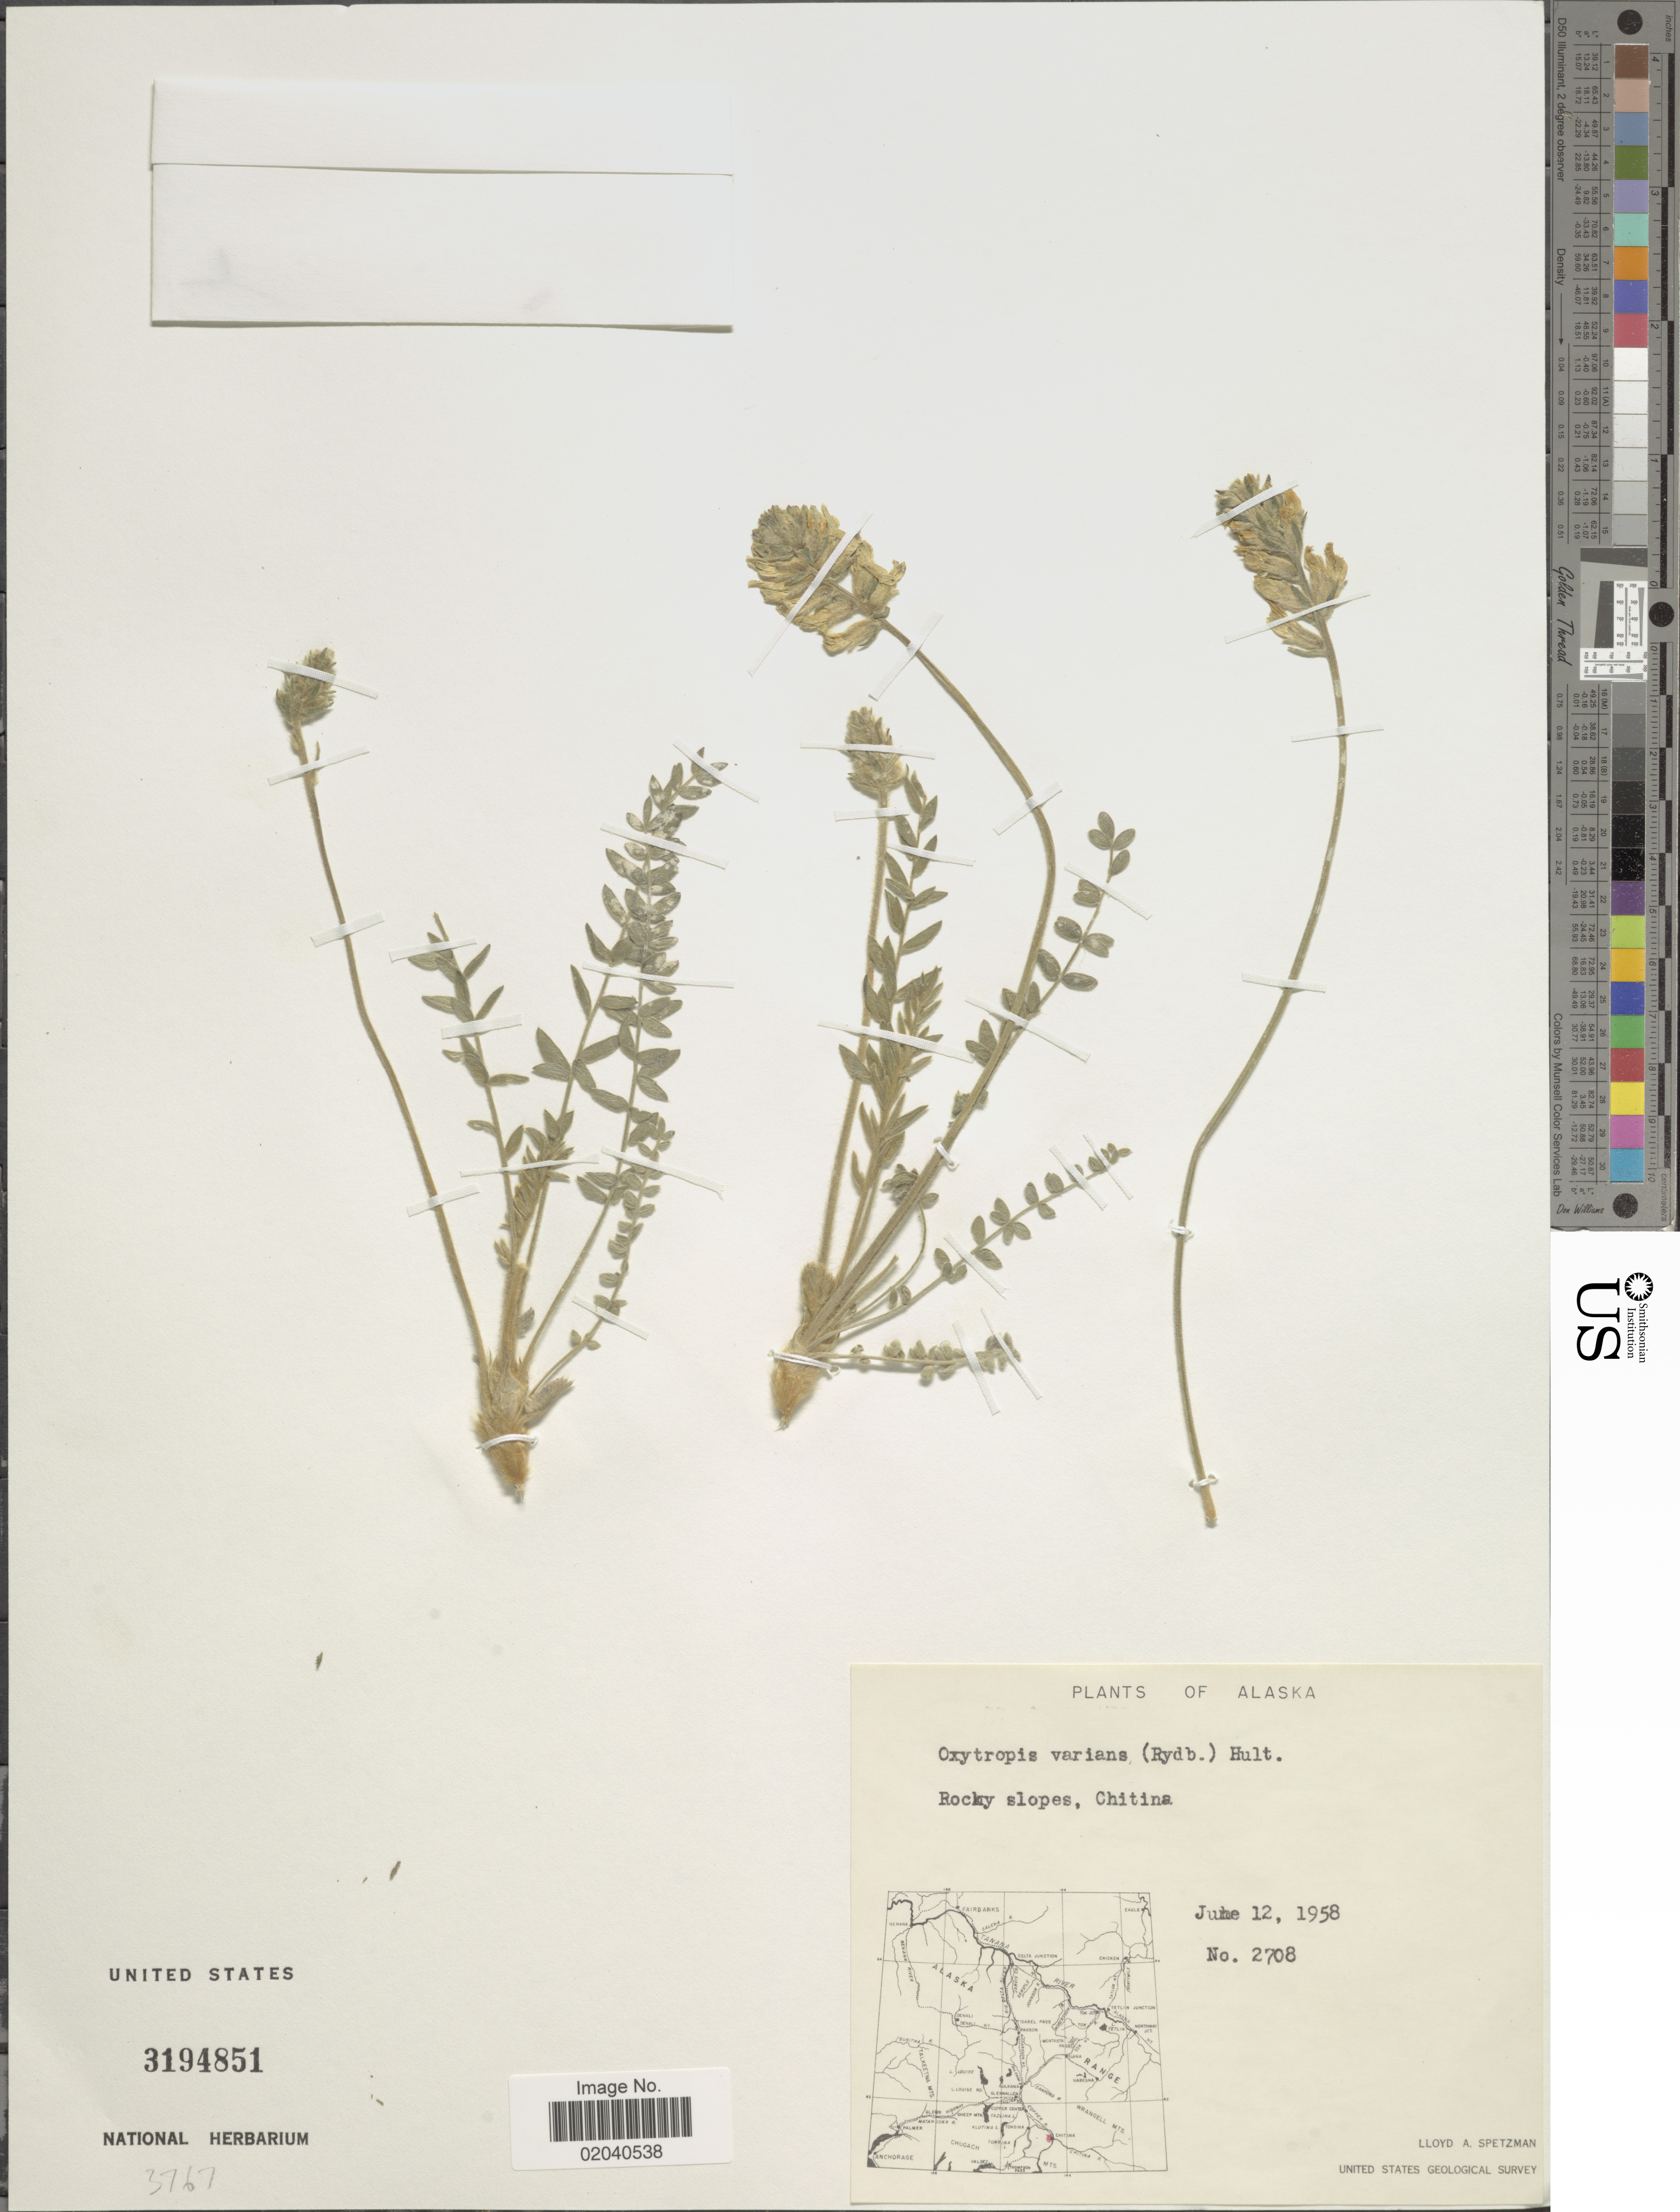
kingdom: Plantae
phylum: Tracheophyta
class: Magnoliopsida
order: Fabales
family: Fabaceae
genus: Oxytropis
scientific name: Oxytropis campestris var. varians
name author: (Rydb.) Barneby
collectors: L. Spetzman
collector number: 2708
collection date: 1958-06-12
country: United States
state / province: Alaska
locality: Rocky slopes, Chitina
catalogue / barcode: US 3194851